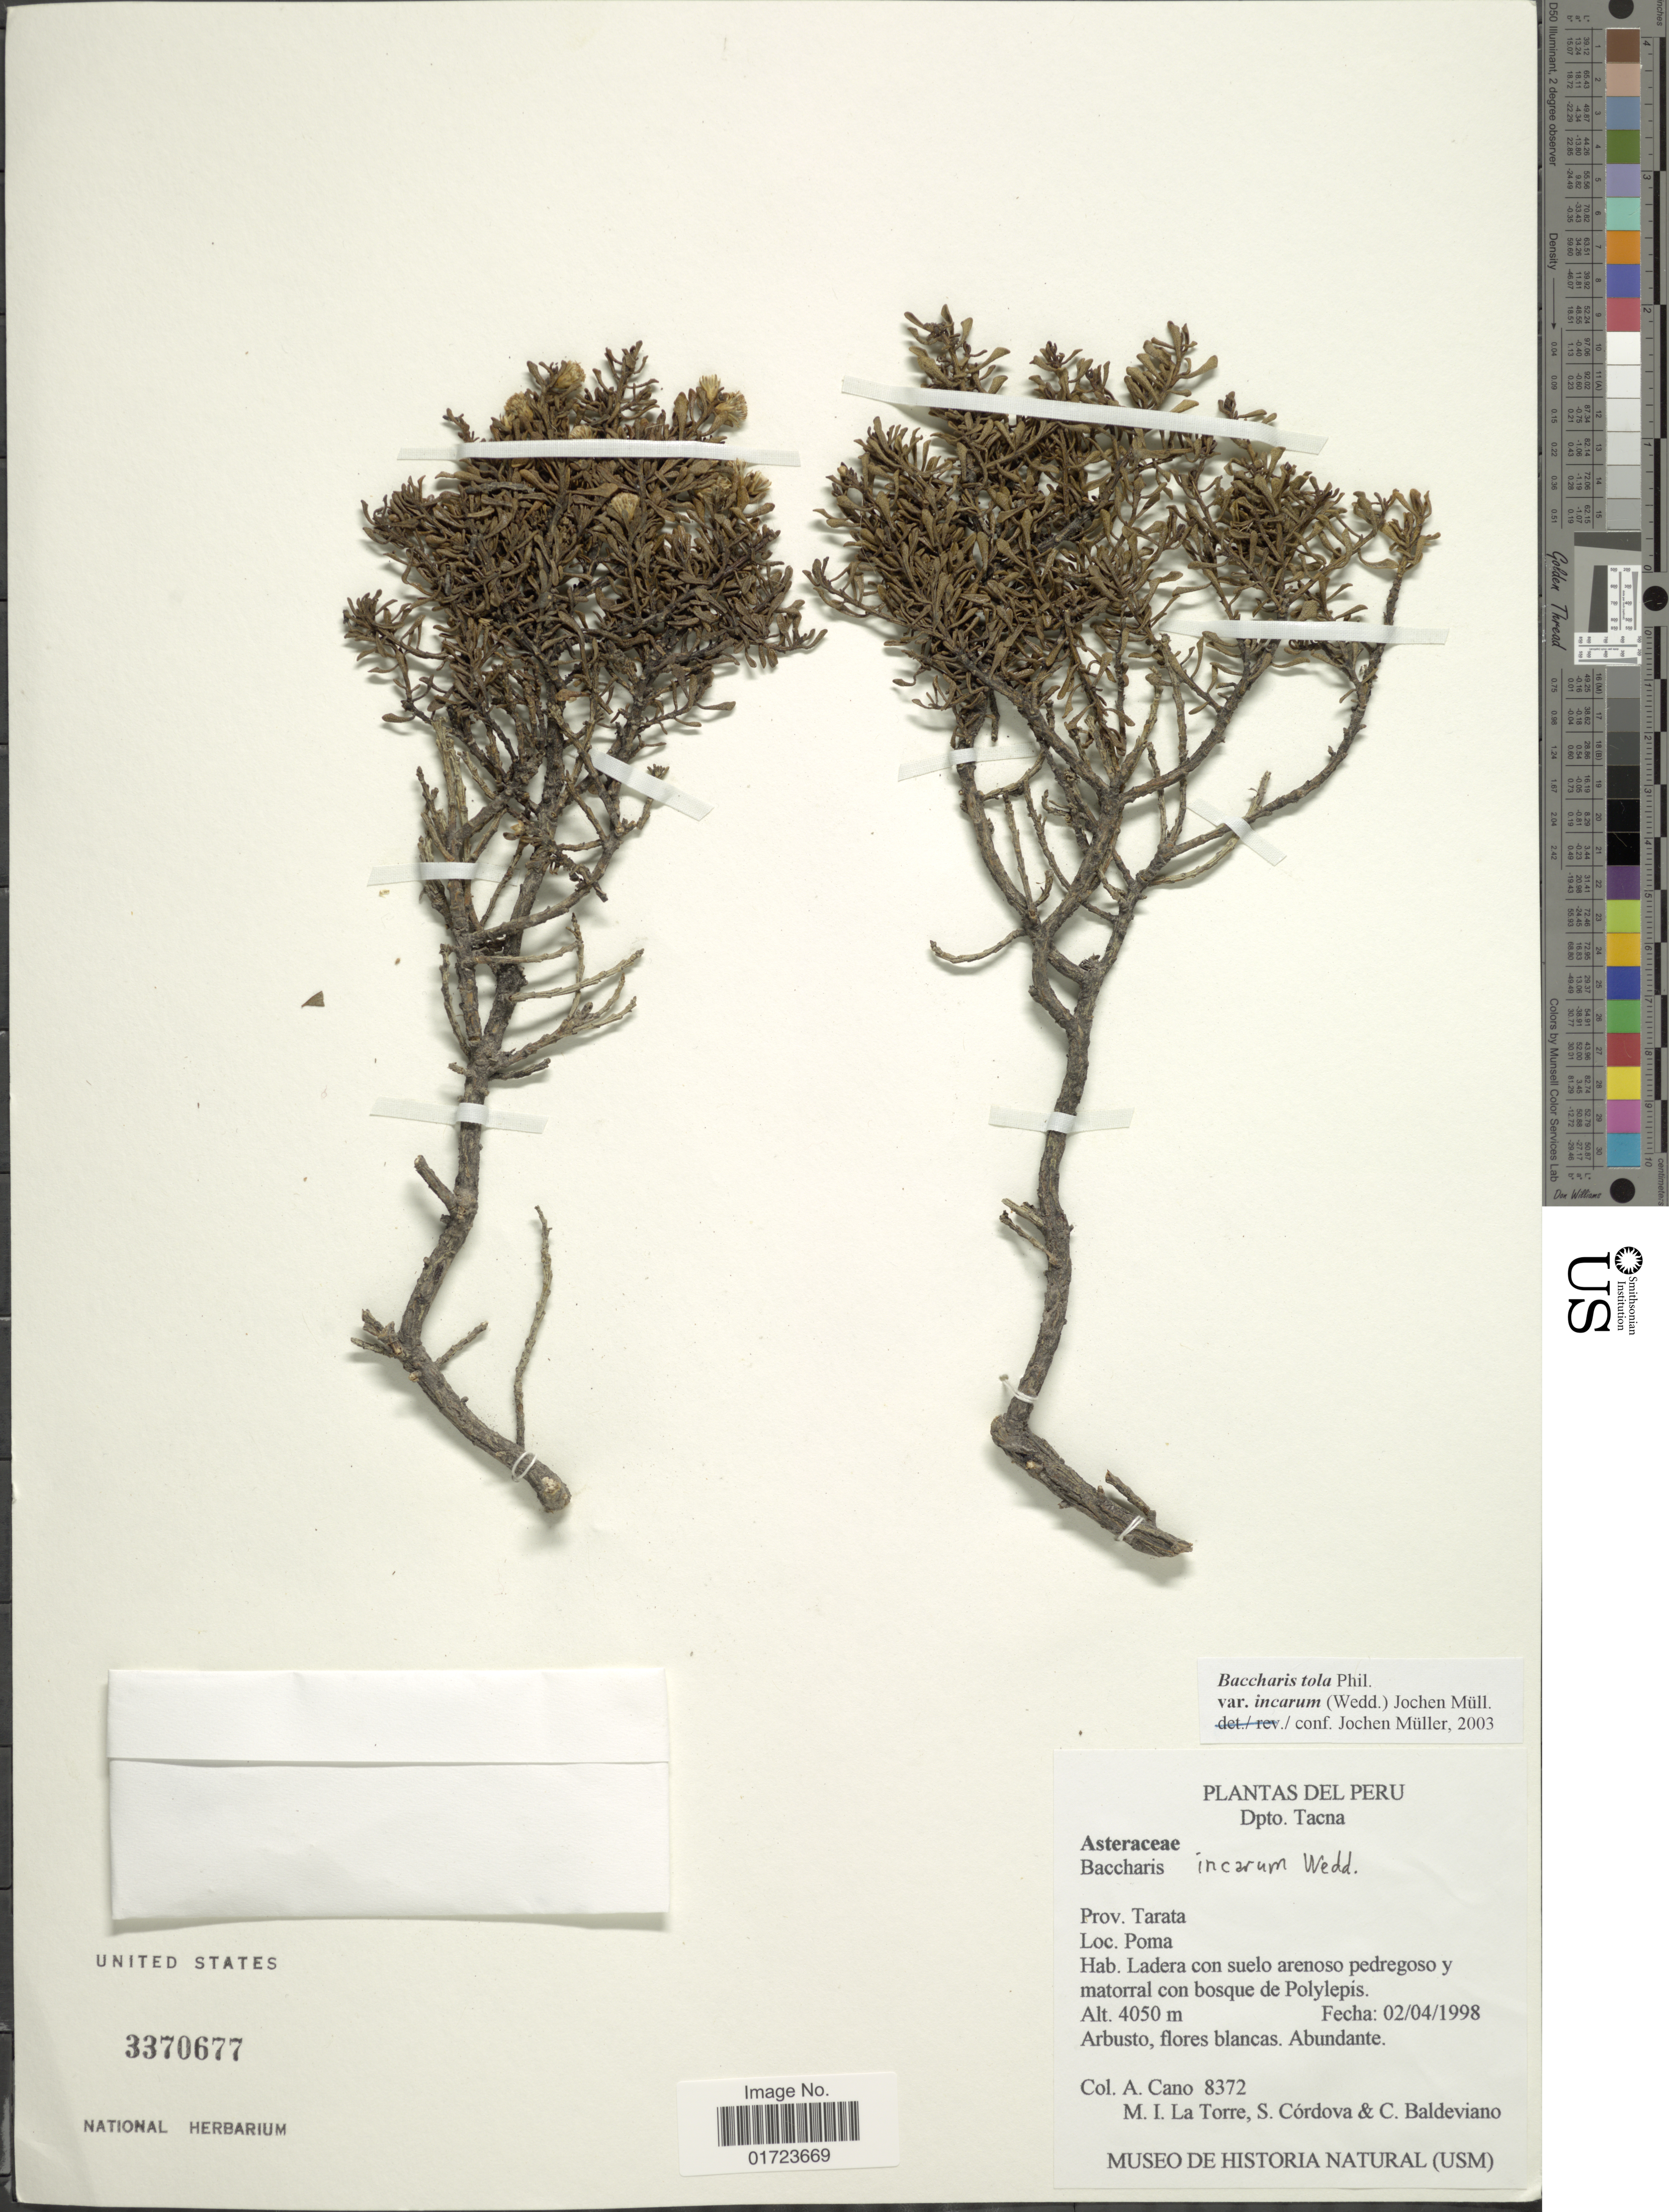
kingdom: Plantae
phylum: Tracheophyta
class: Magnoliopsida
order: Asterales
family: Asteraceae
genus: Baccharis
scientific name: Baccharis tola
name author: Phil.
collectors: A. Cano, M. I. La Torre, S. Cordova & C. Baldeviano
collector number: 8372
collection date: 1998-04-02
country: Peru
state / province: Tacna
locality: Dpto. Tacna. Prov. Tarata. Poma.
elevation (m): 4050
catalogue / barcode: US 3370677